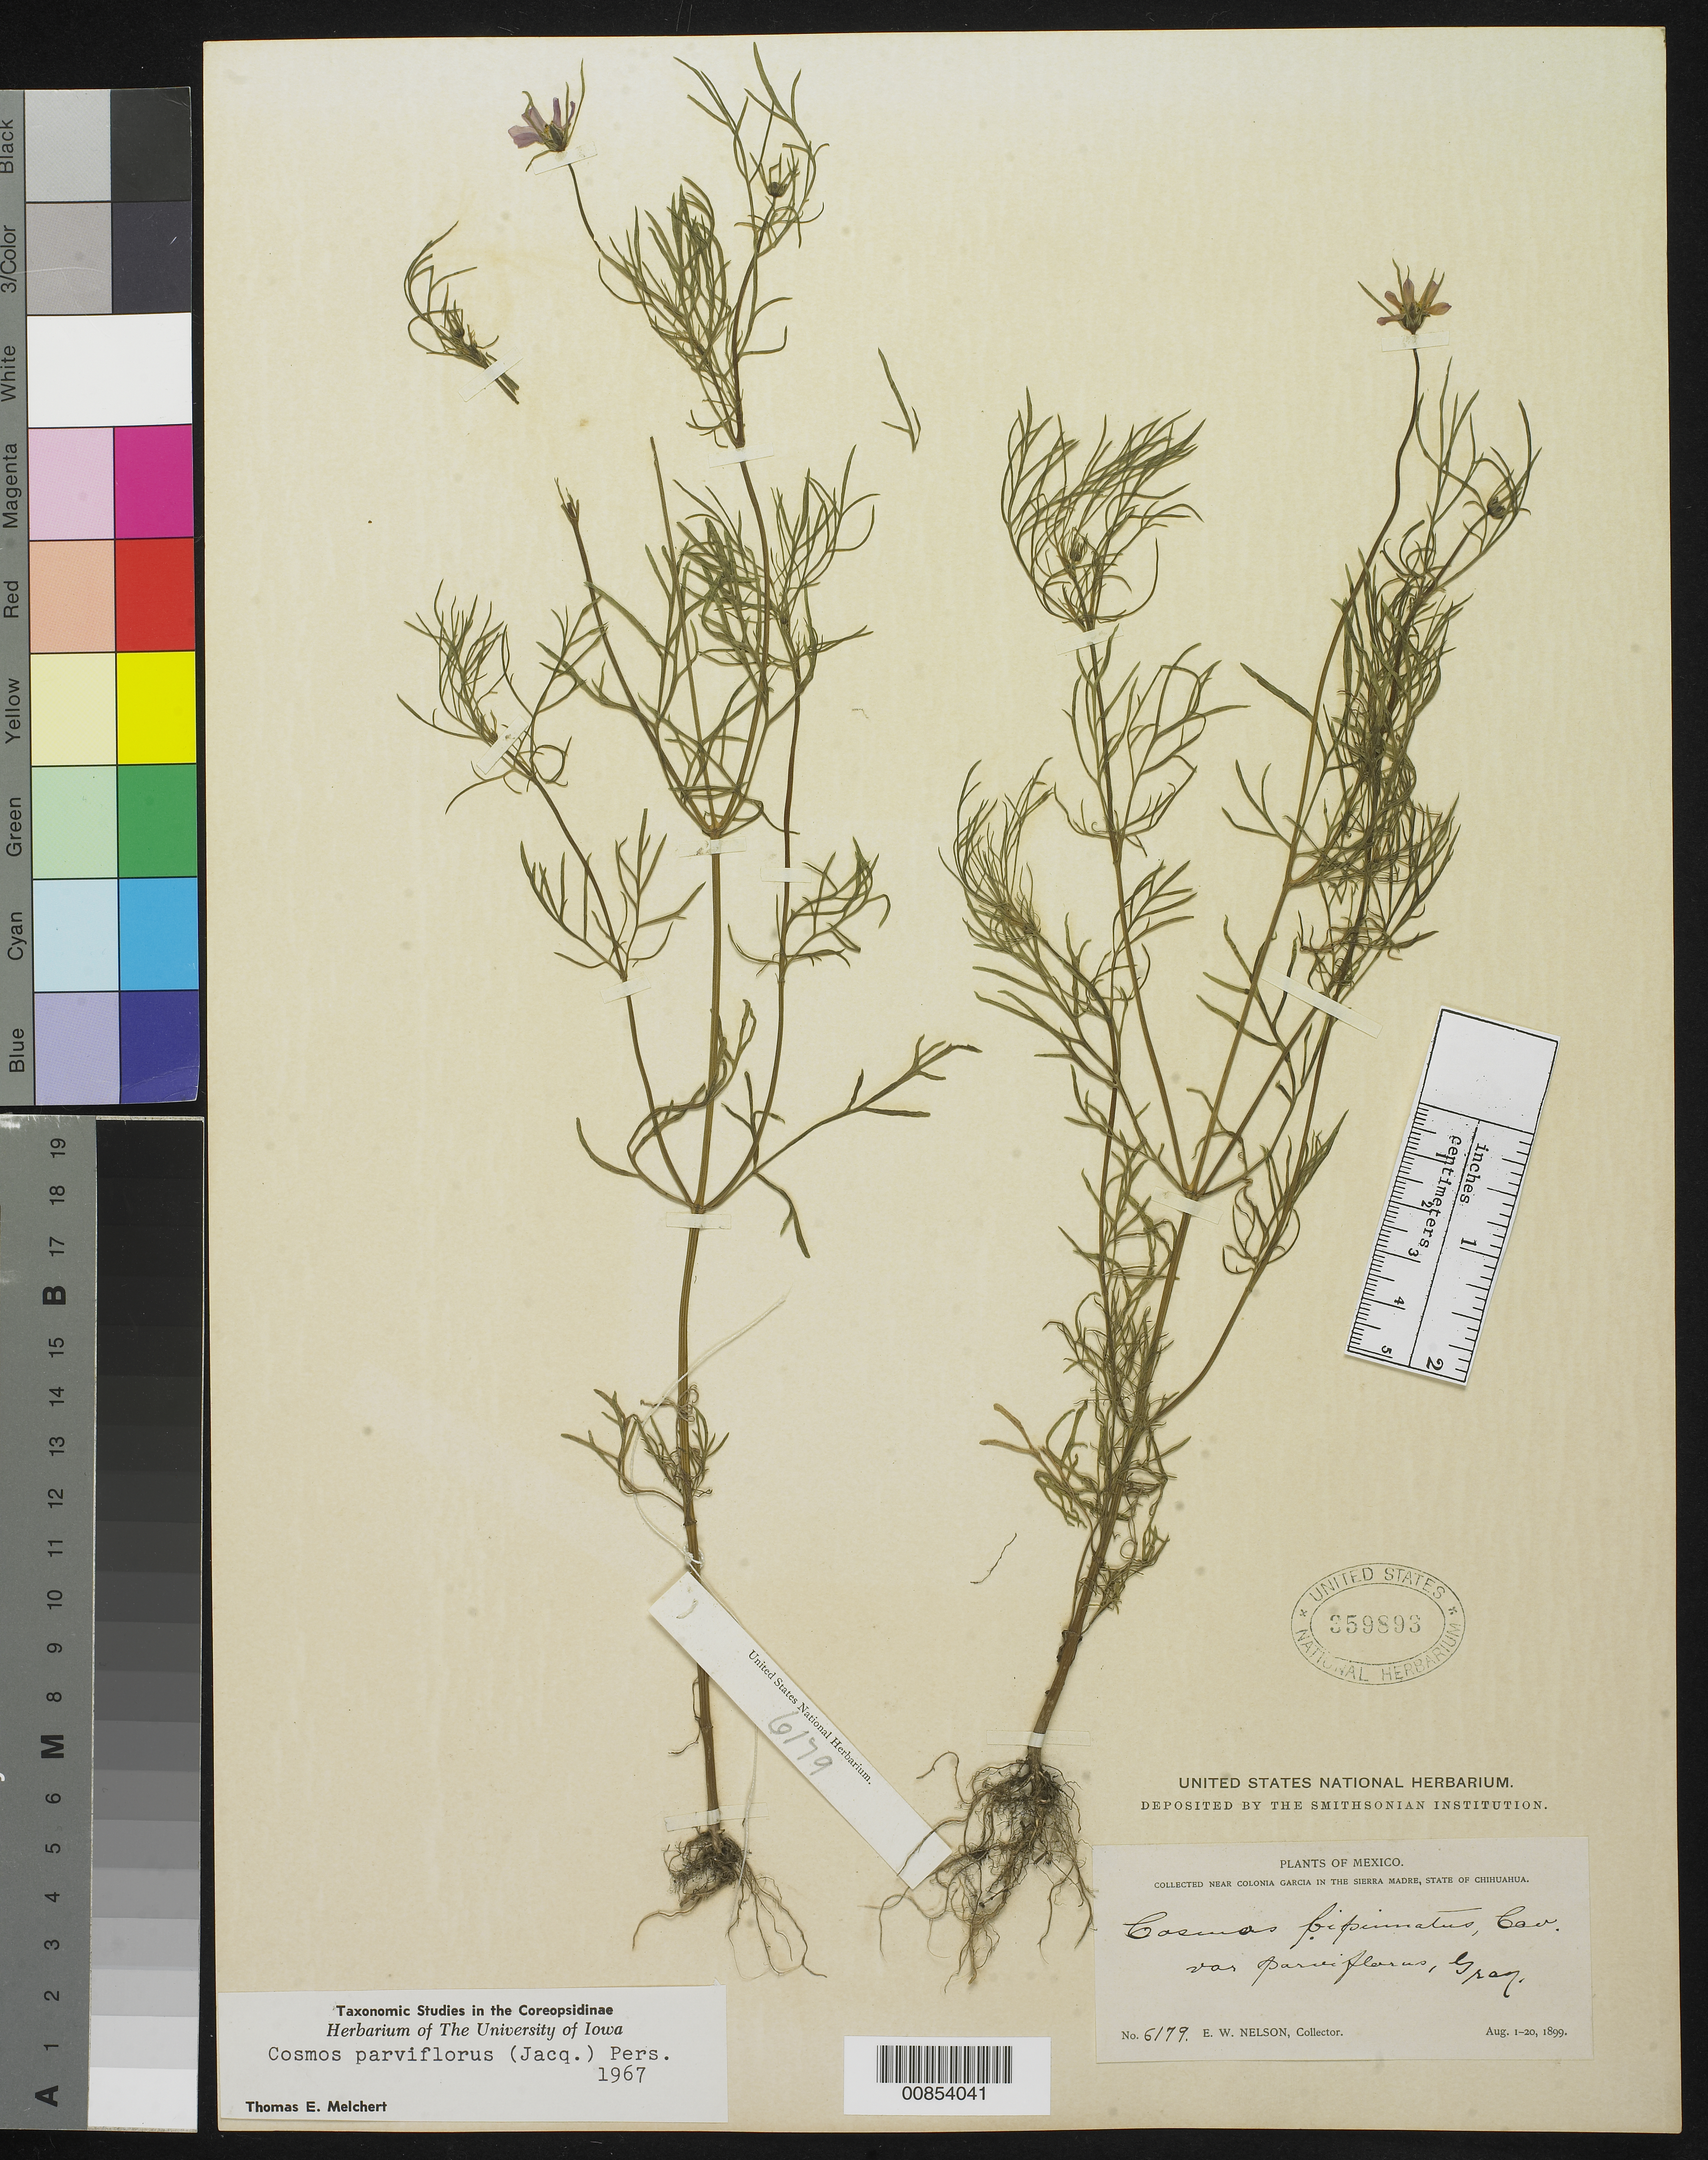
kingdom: Plantae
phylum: Tracheophyta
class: Magnoliopsida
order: Asterales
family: Asteraceae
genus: Cosmos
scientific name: Cosmos parviflorus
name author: (Jacq.) Pers.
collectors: E. W. Nelson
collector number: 6179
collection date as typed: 01 Aug 1899 to 20 Aug 1899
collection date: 1899-08-01/1899-08-20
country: Mexico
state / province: Chihuahua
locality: Near Colonia García in the Sierra Madre, Chihuahua.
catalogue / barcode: US 359893